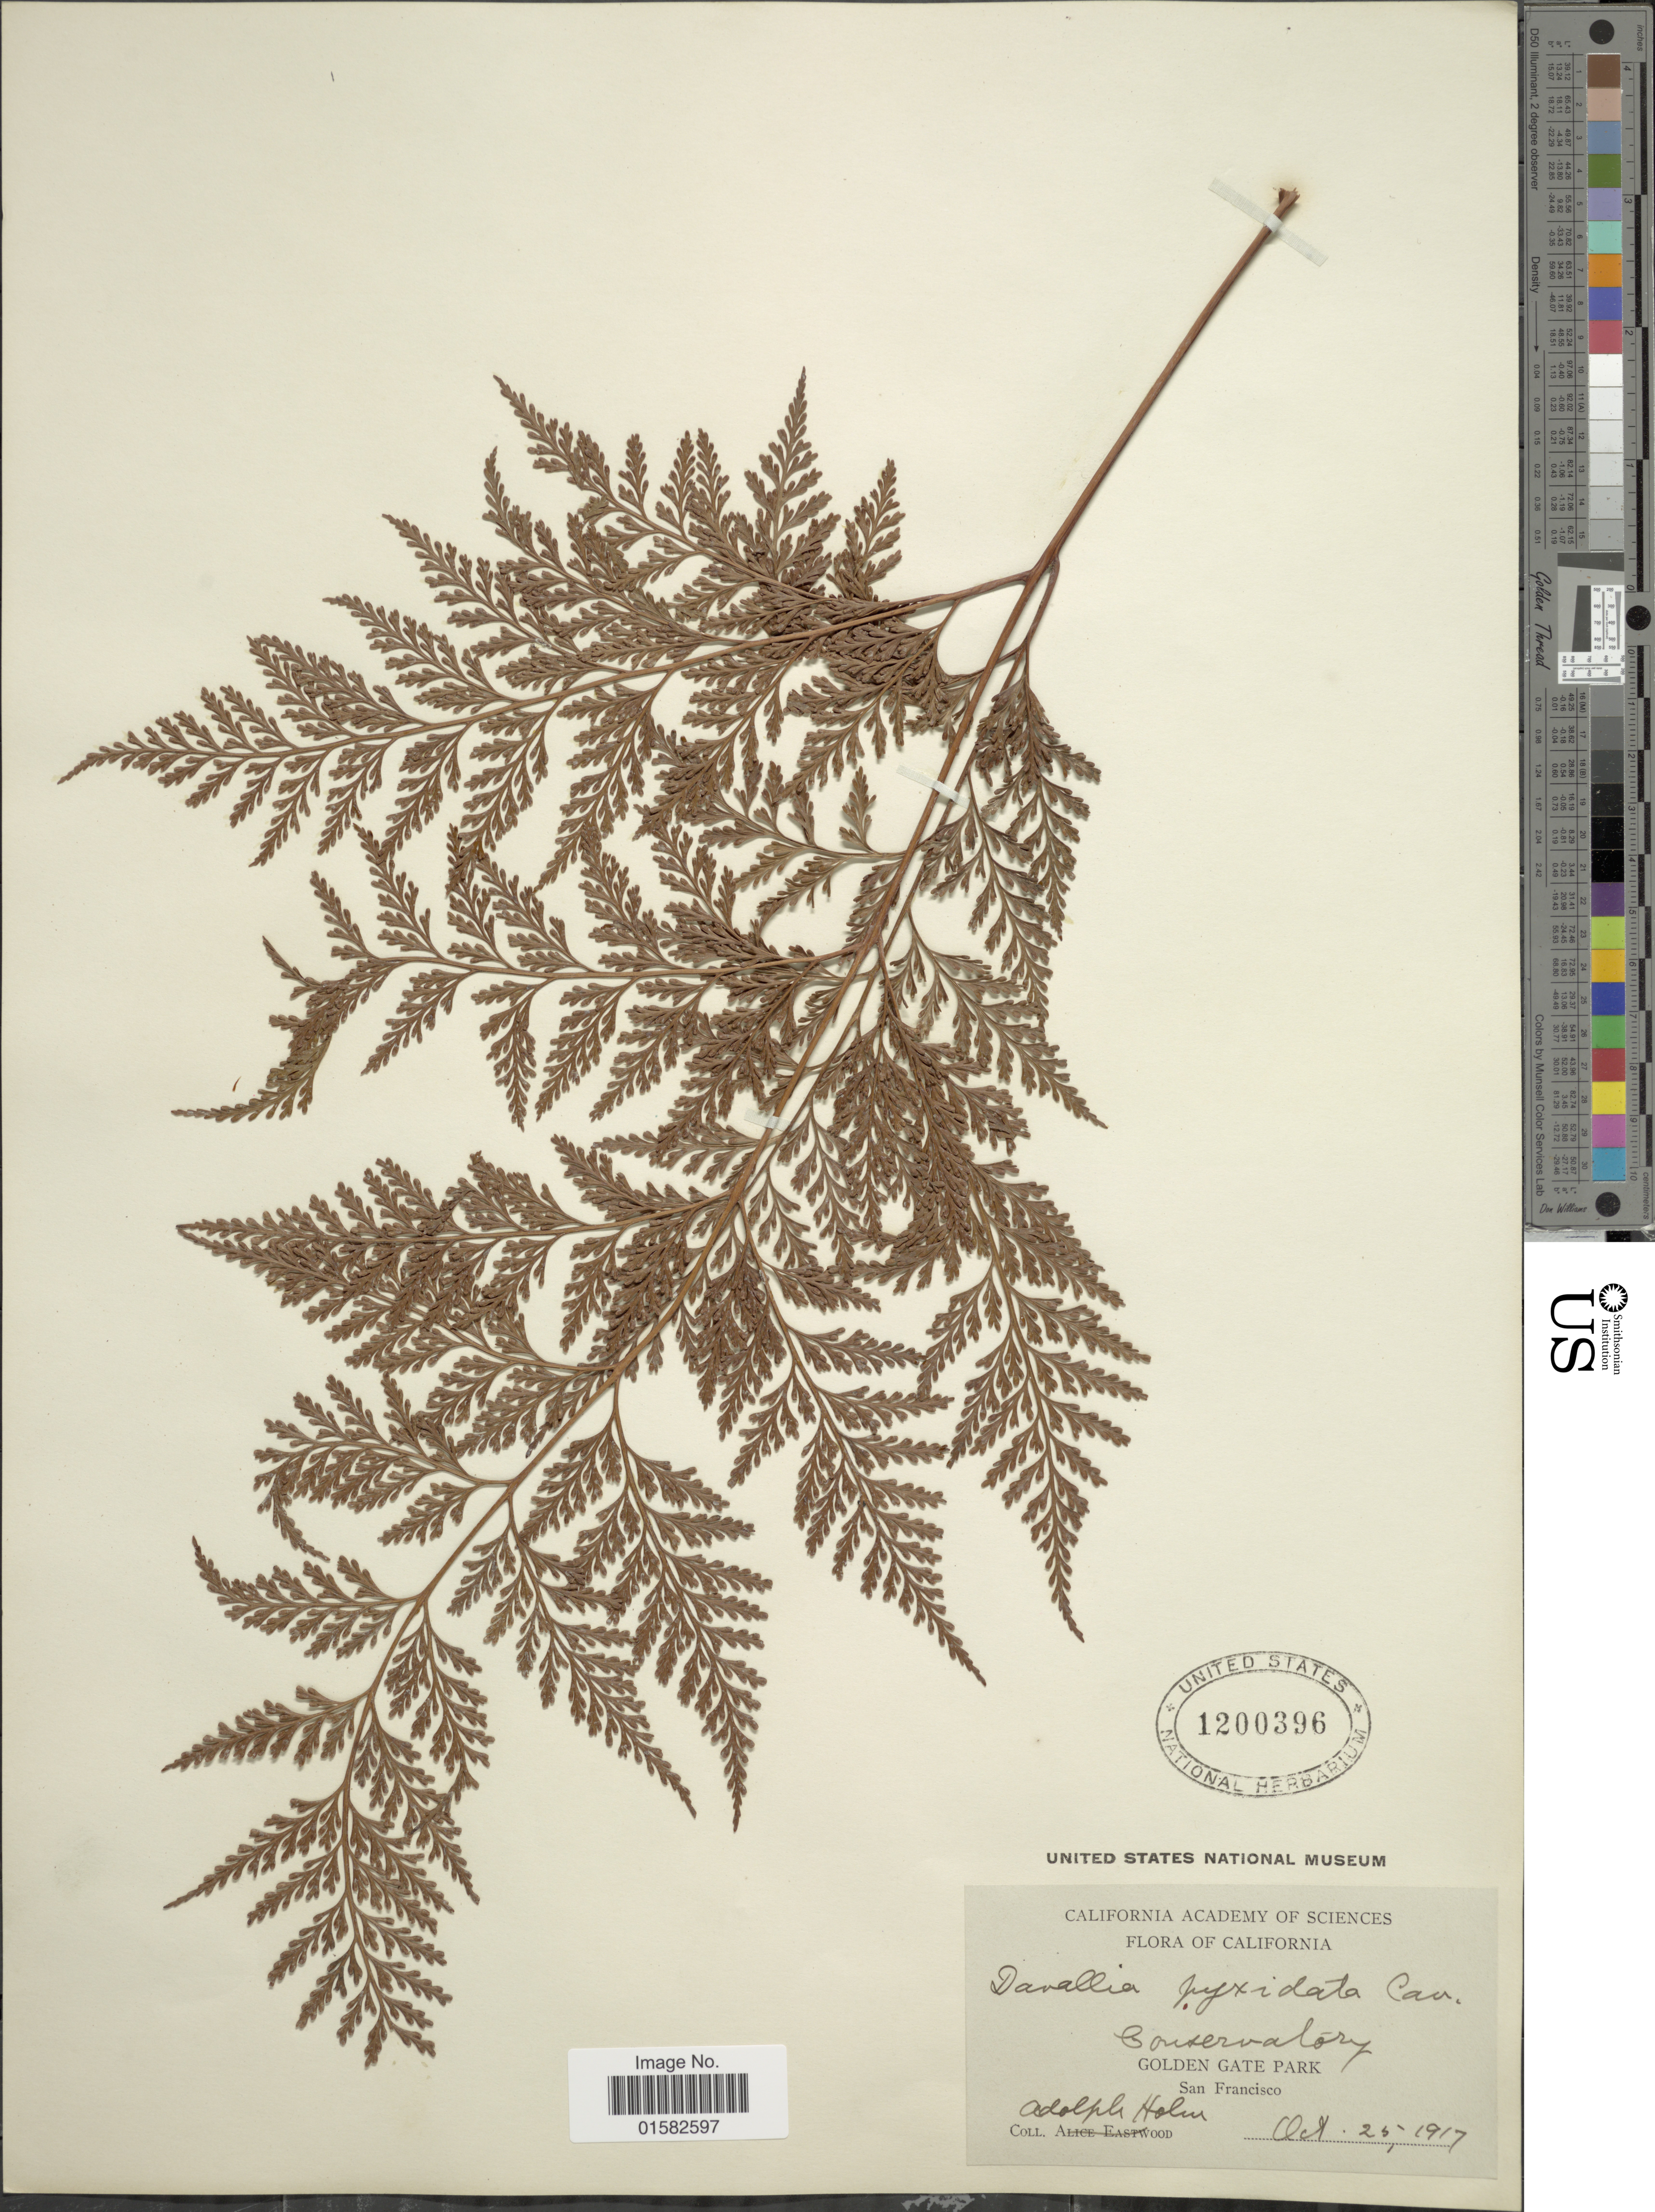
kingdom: Plantae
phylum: Tracheophyta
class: Polypodiopsida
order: Polypodiales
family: Davalliaceae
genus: Davallia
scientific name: Davallia fejeensis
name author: Hook.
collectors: A. Holm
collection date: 1917-10-25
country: United States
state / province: California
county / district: San Francisco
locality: Conservatory, Golden Gate Park, San Francisco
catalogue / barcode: US 1200396